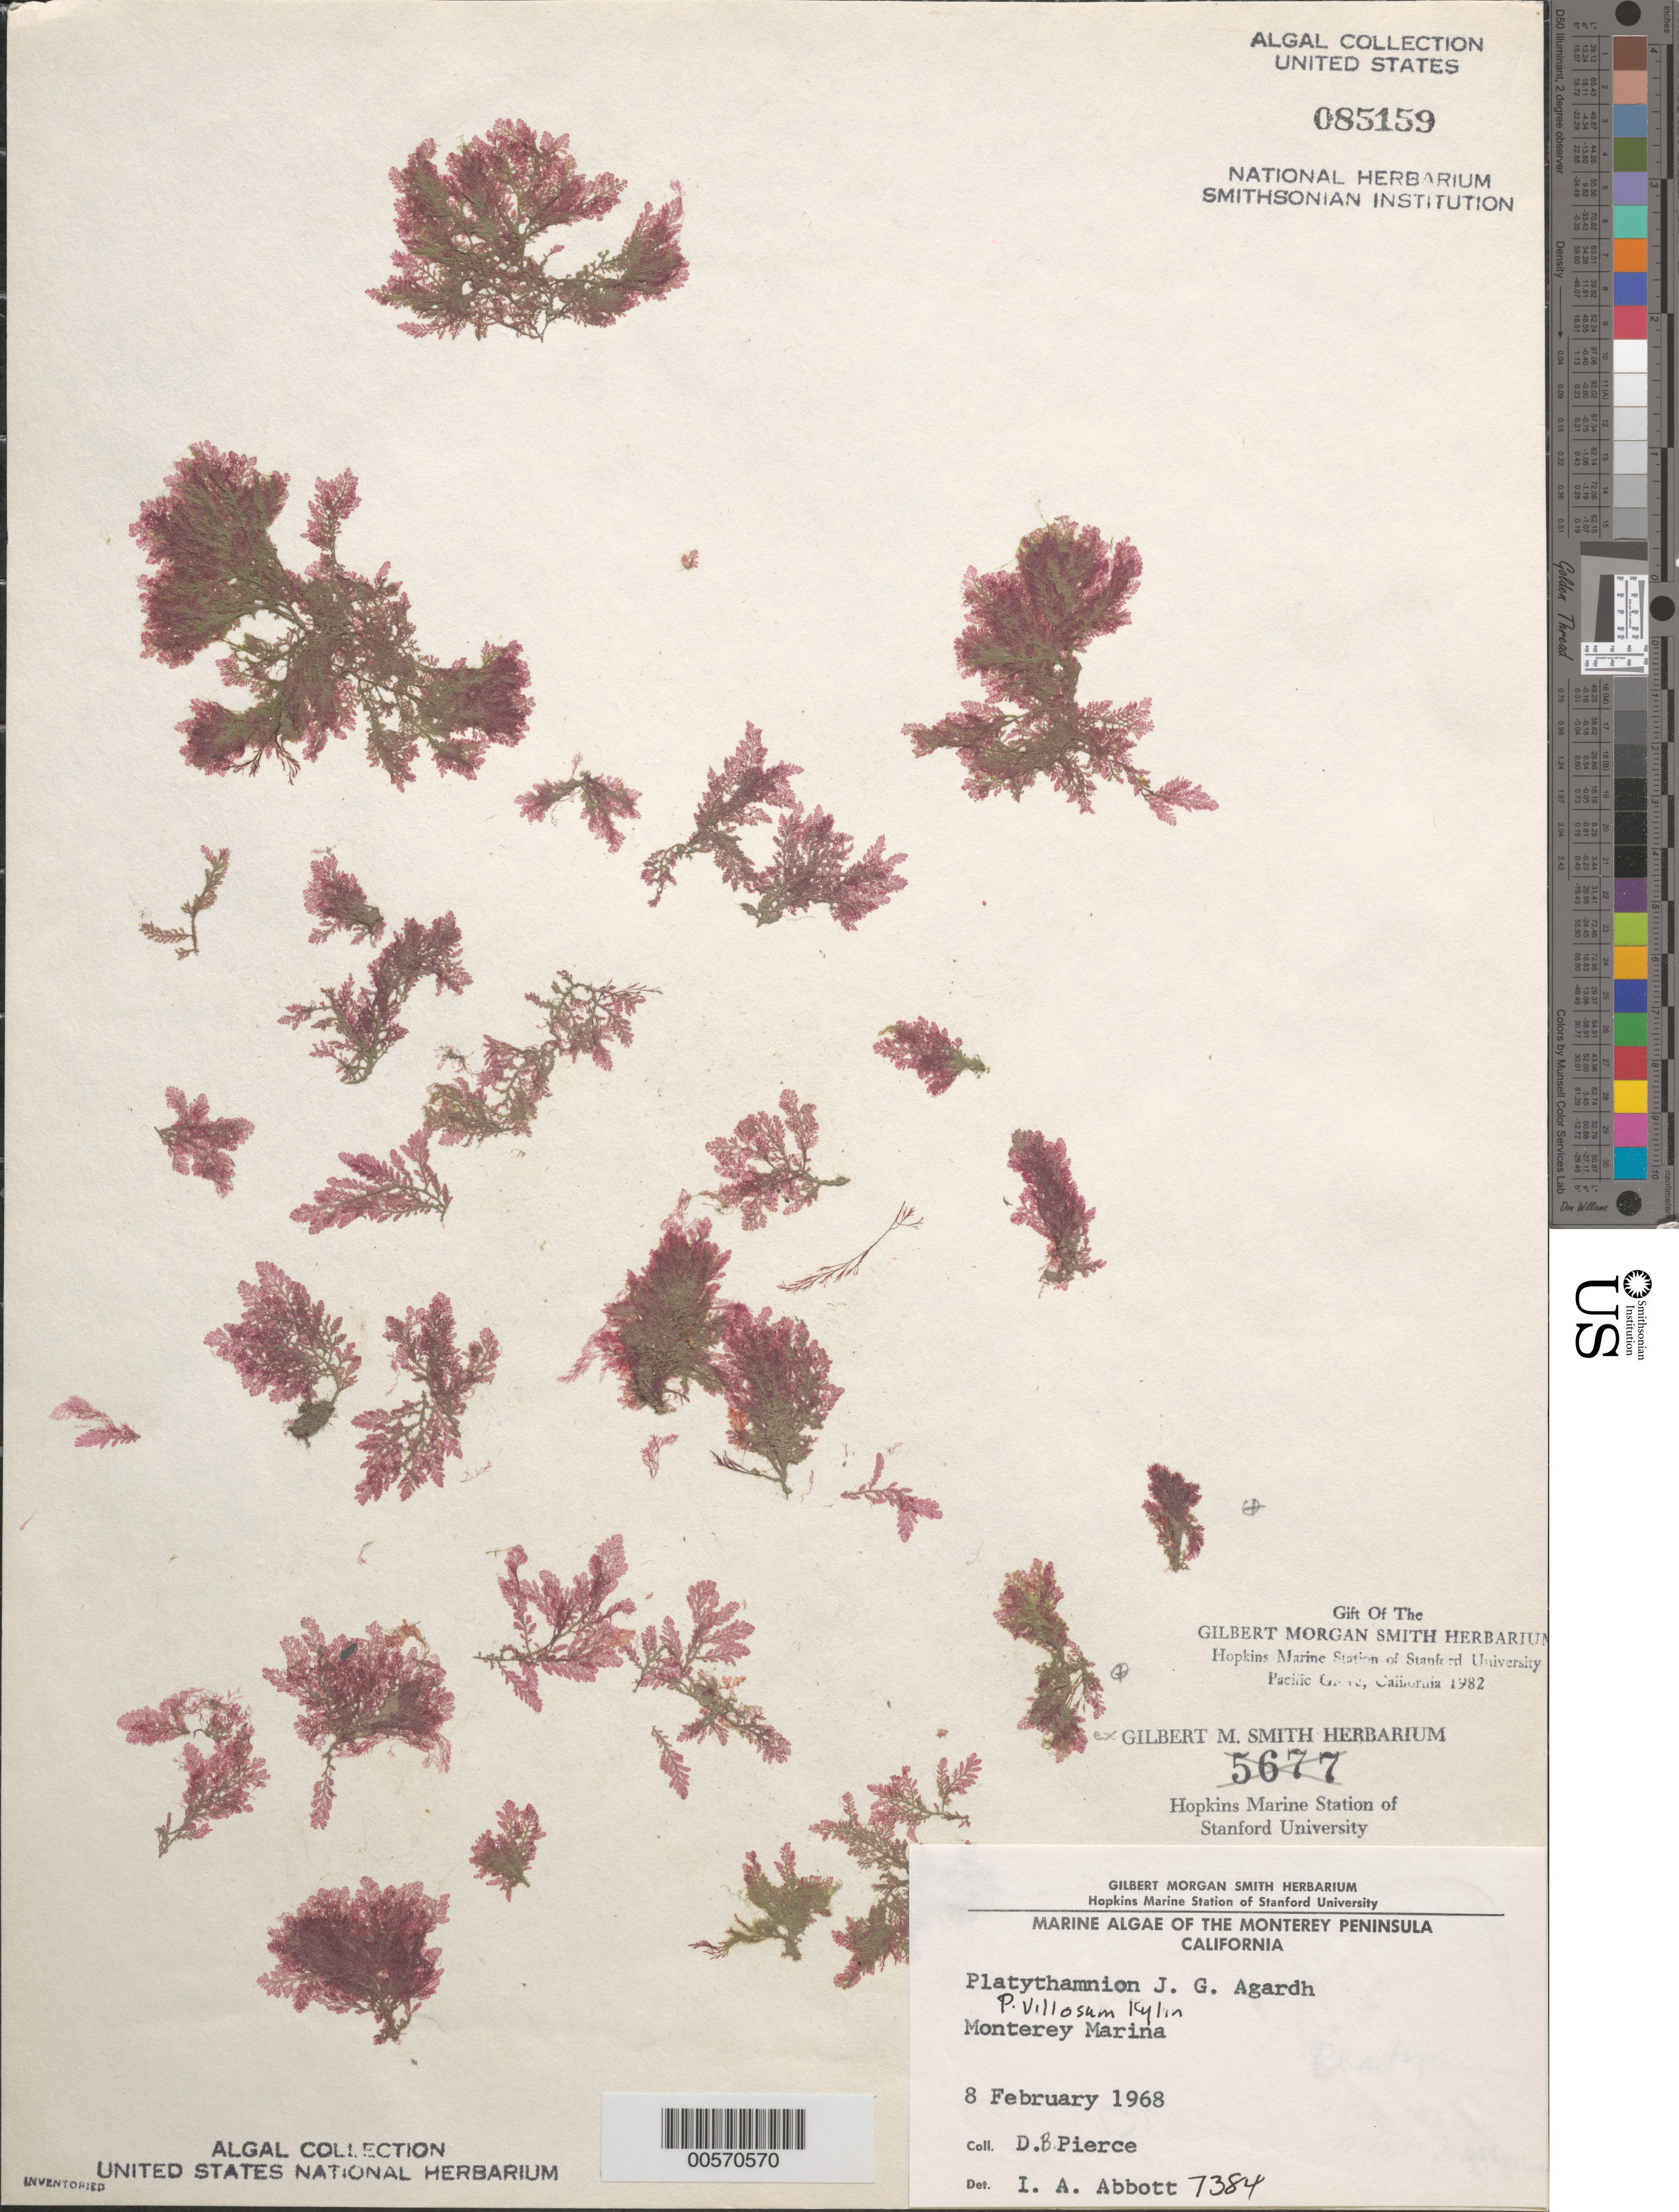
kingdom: Plantae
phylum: Rhodophyta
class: Florideophyceae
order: Ceramiales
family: Ceramiaceae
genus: Pterothamnion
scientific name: Pterothamnion villosum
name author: (Kylin) A. Athanasiadis & G.T.Kraft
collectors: D. Pierce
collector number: IAA 7384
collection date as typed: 08 Feb 1968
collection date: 1968-02-08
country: United States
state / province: California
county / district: Monterey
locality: Monterey Marina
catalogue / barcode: US 85159